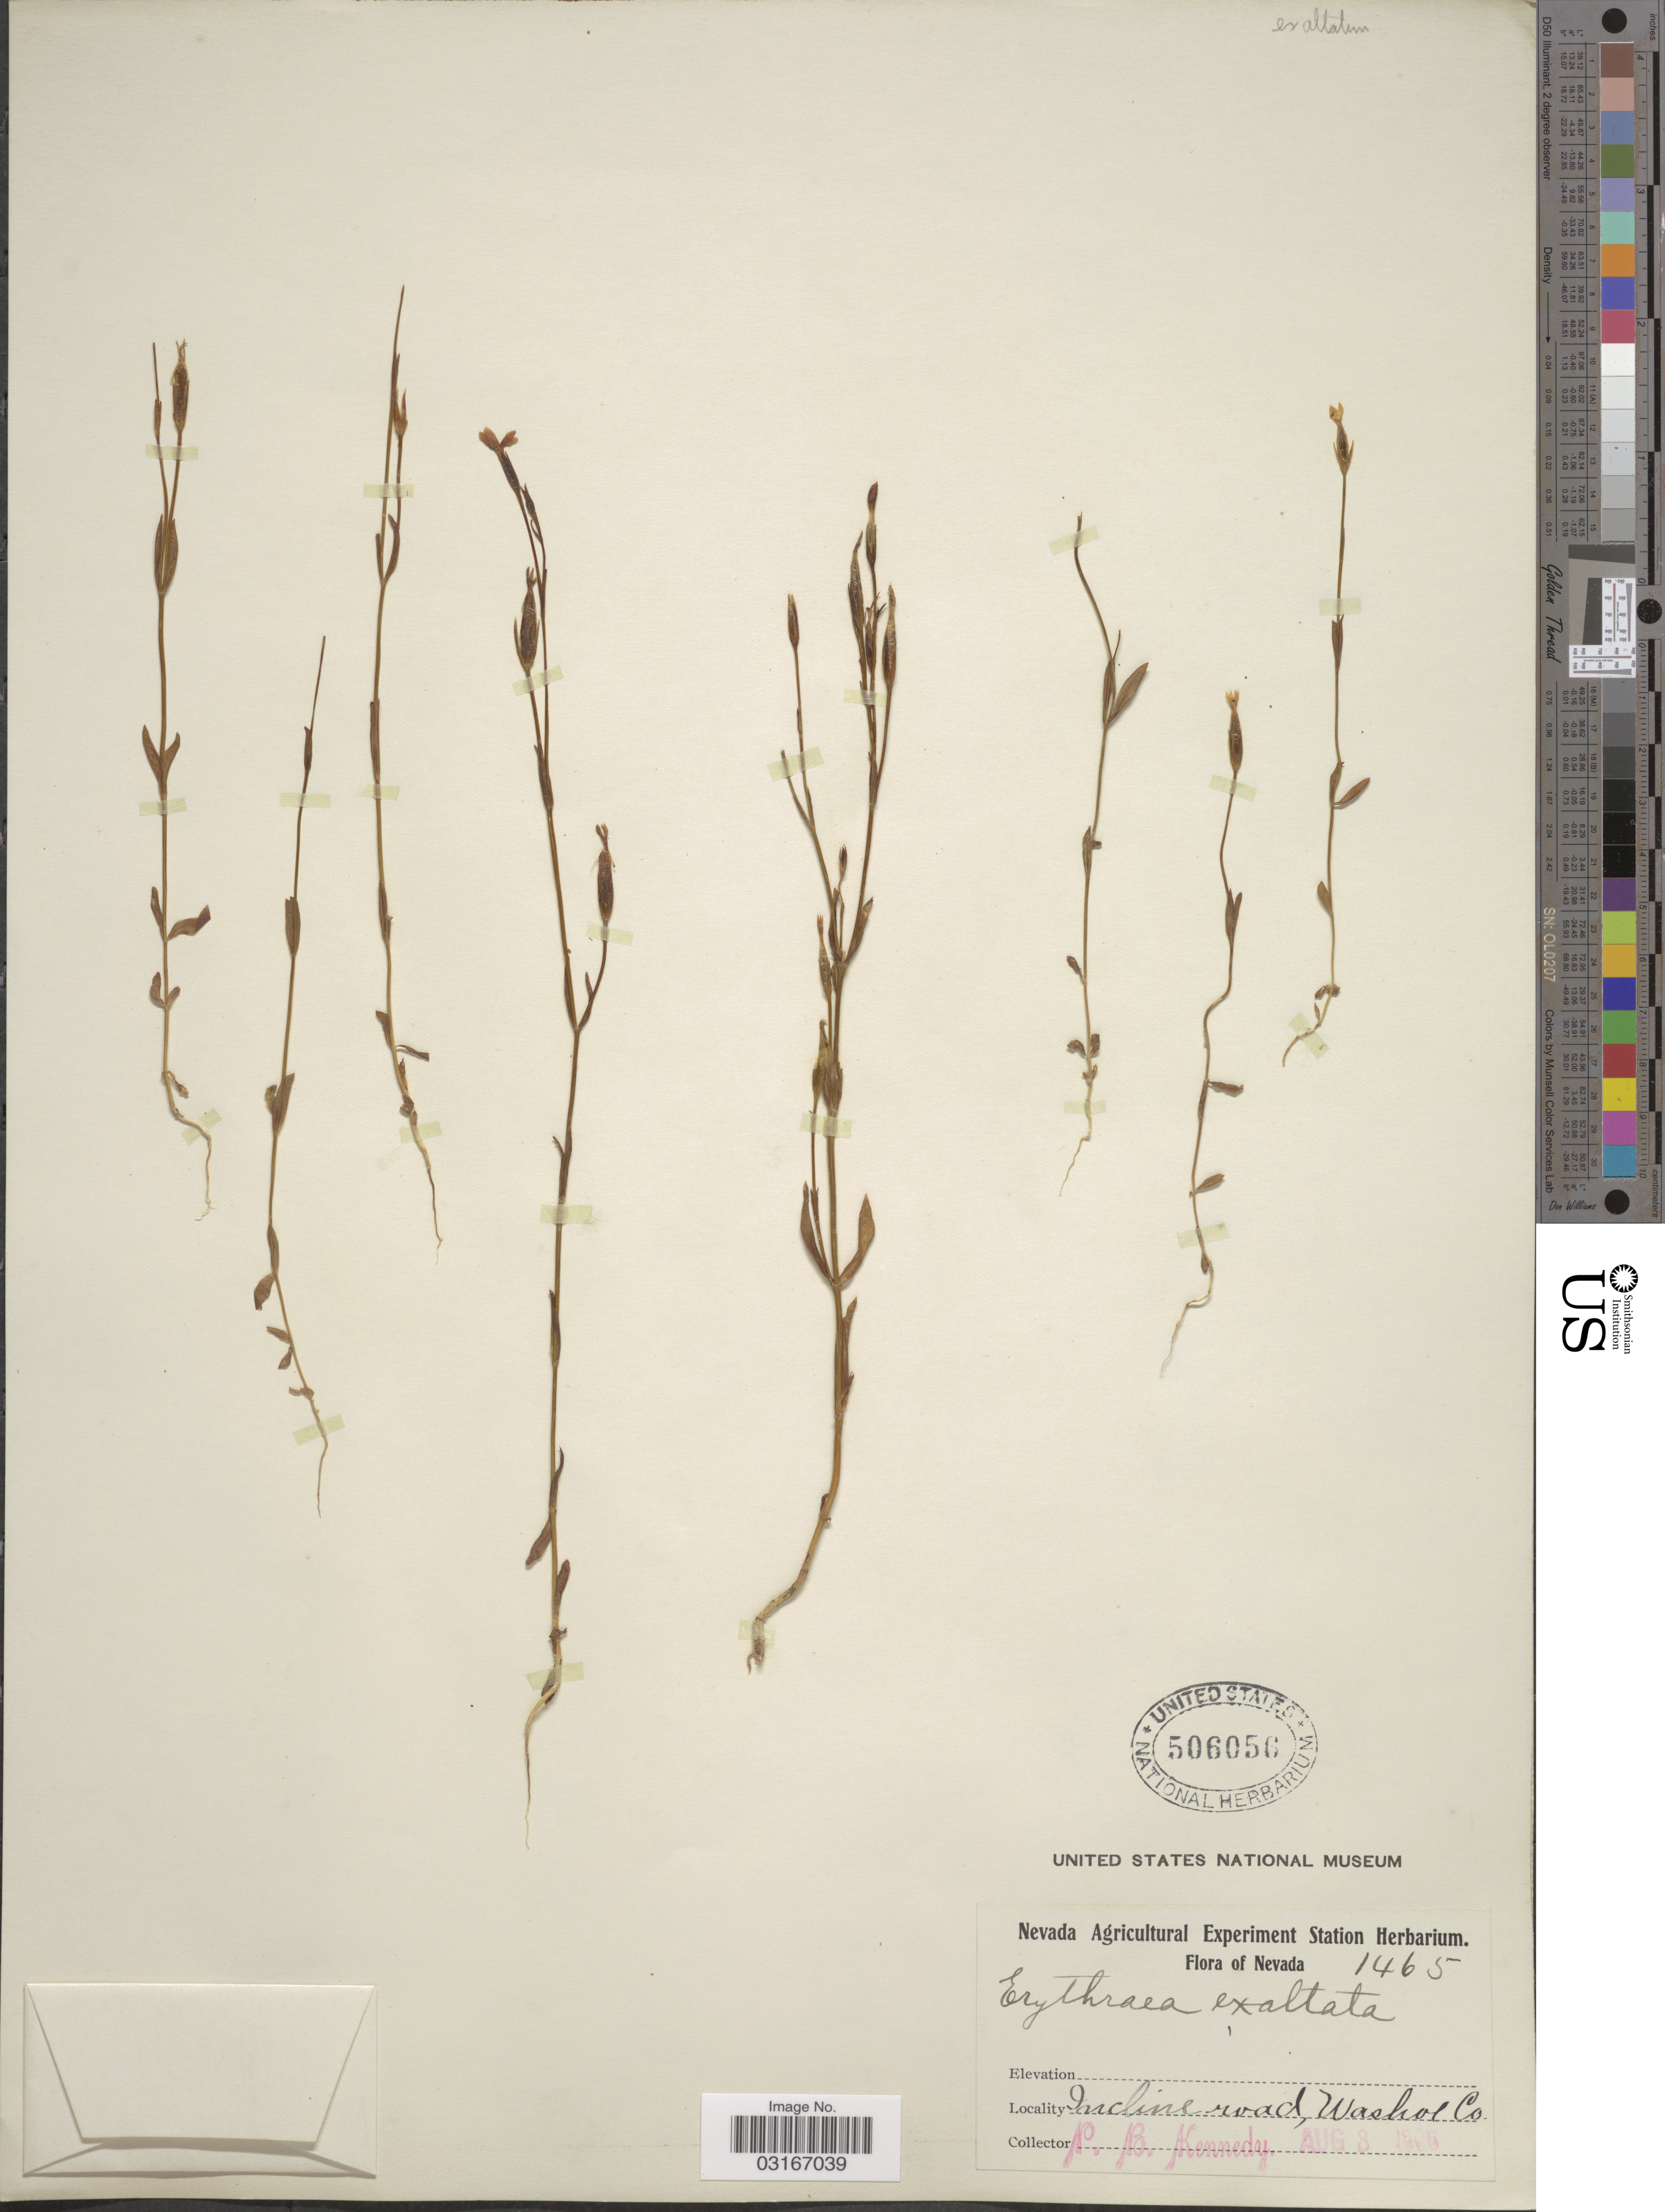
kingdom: Plantae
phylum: Tracheophyta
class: Magnoliopsida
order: Gentianales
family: Gentianaceae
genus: Centaurium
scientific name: Centaurium exaltatum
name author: (Griseb.) W. Wight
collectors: P. B. Kennedy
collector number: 1465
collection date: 1906-08-08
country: United States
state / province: Nevada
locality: Incline road, Washoe Co.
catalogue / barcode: US 506056